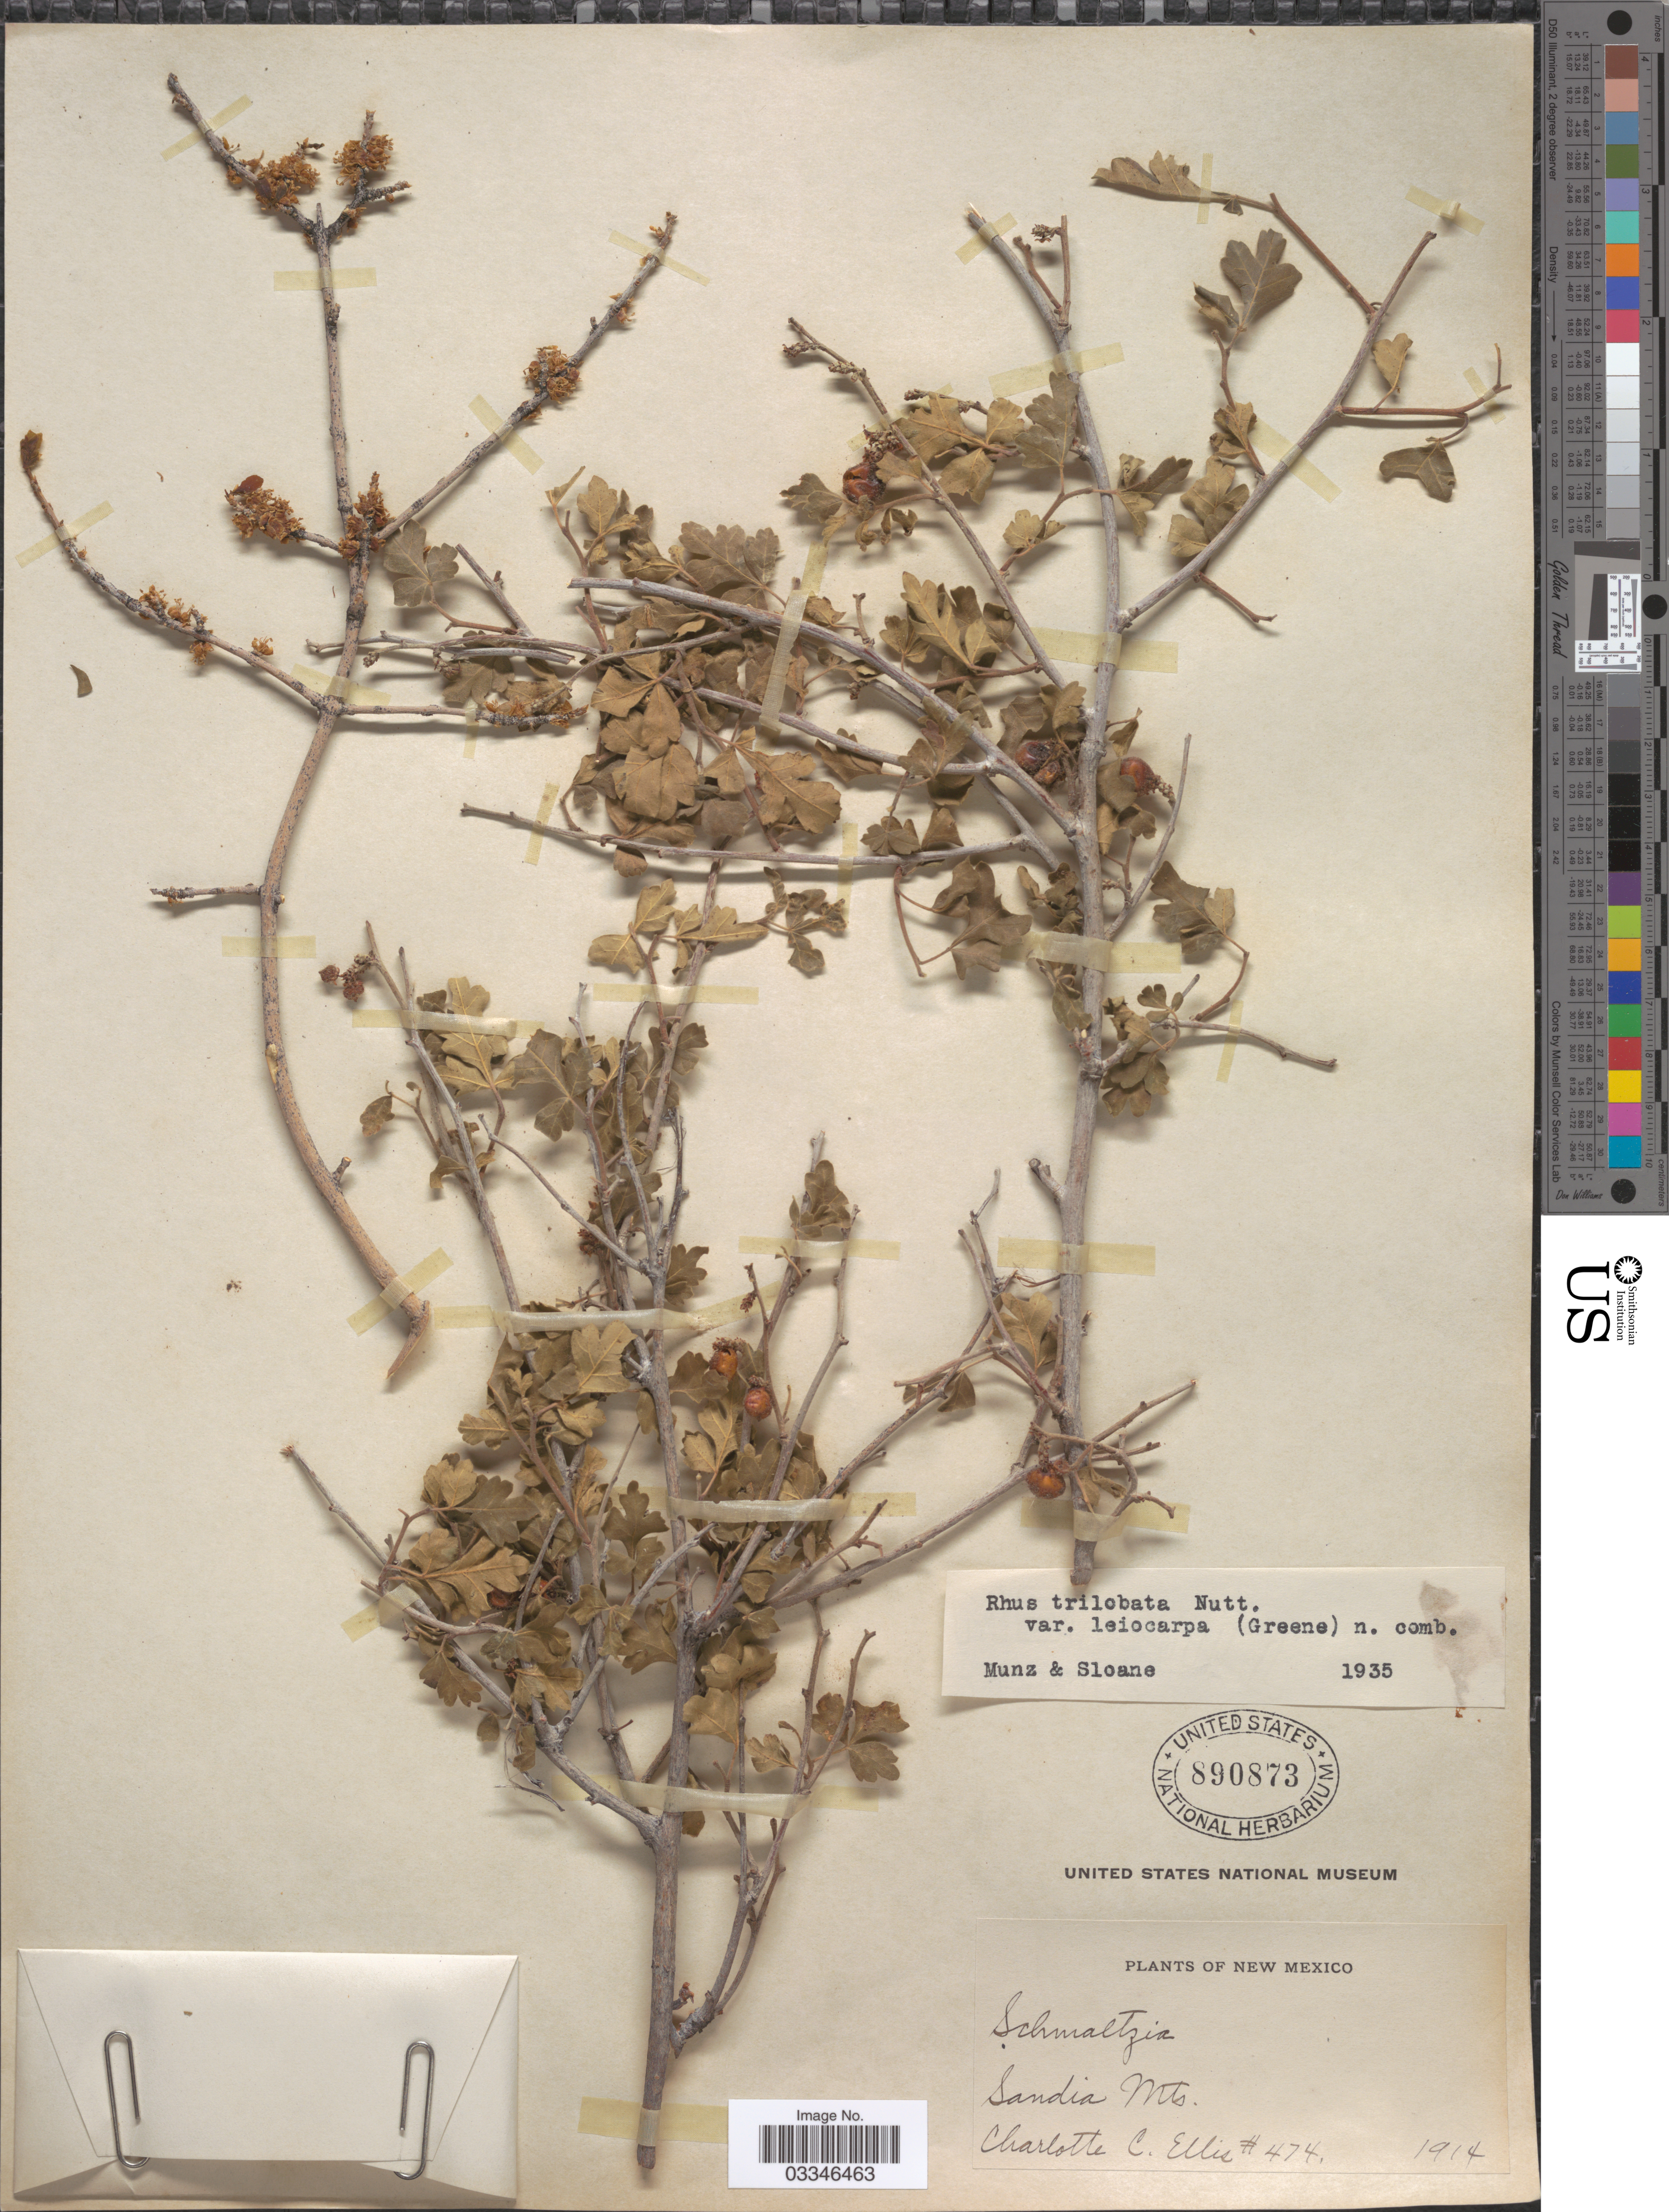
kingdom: Plantae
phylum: Tracheophyta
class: Magnoliopsida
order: Sapindales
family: Anacardiaceae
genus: Rhus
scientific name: Rhus trilobata var. leiocarpa (Greene) Munz & Sloane ined.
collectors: C. C. Ellis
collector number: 474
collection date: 1914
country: United States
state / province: New Mexico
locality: Sandia Mts.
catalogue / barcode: US 890873